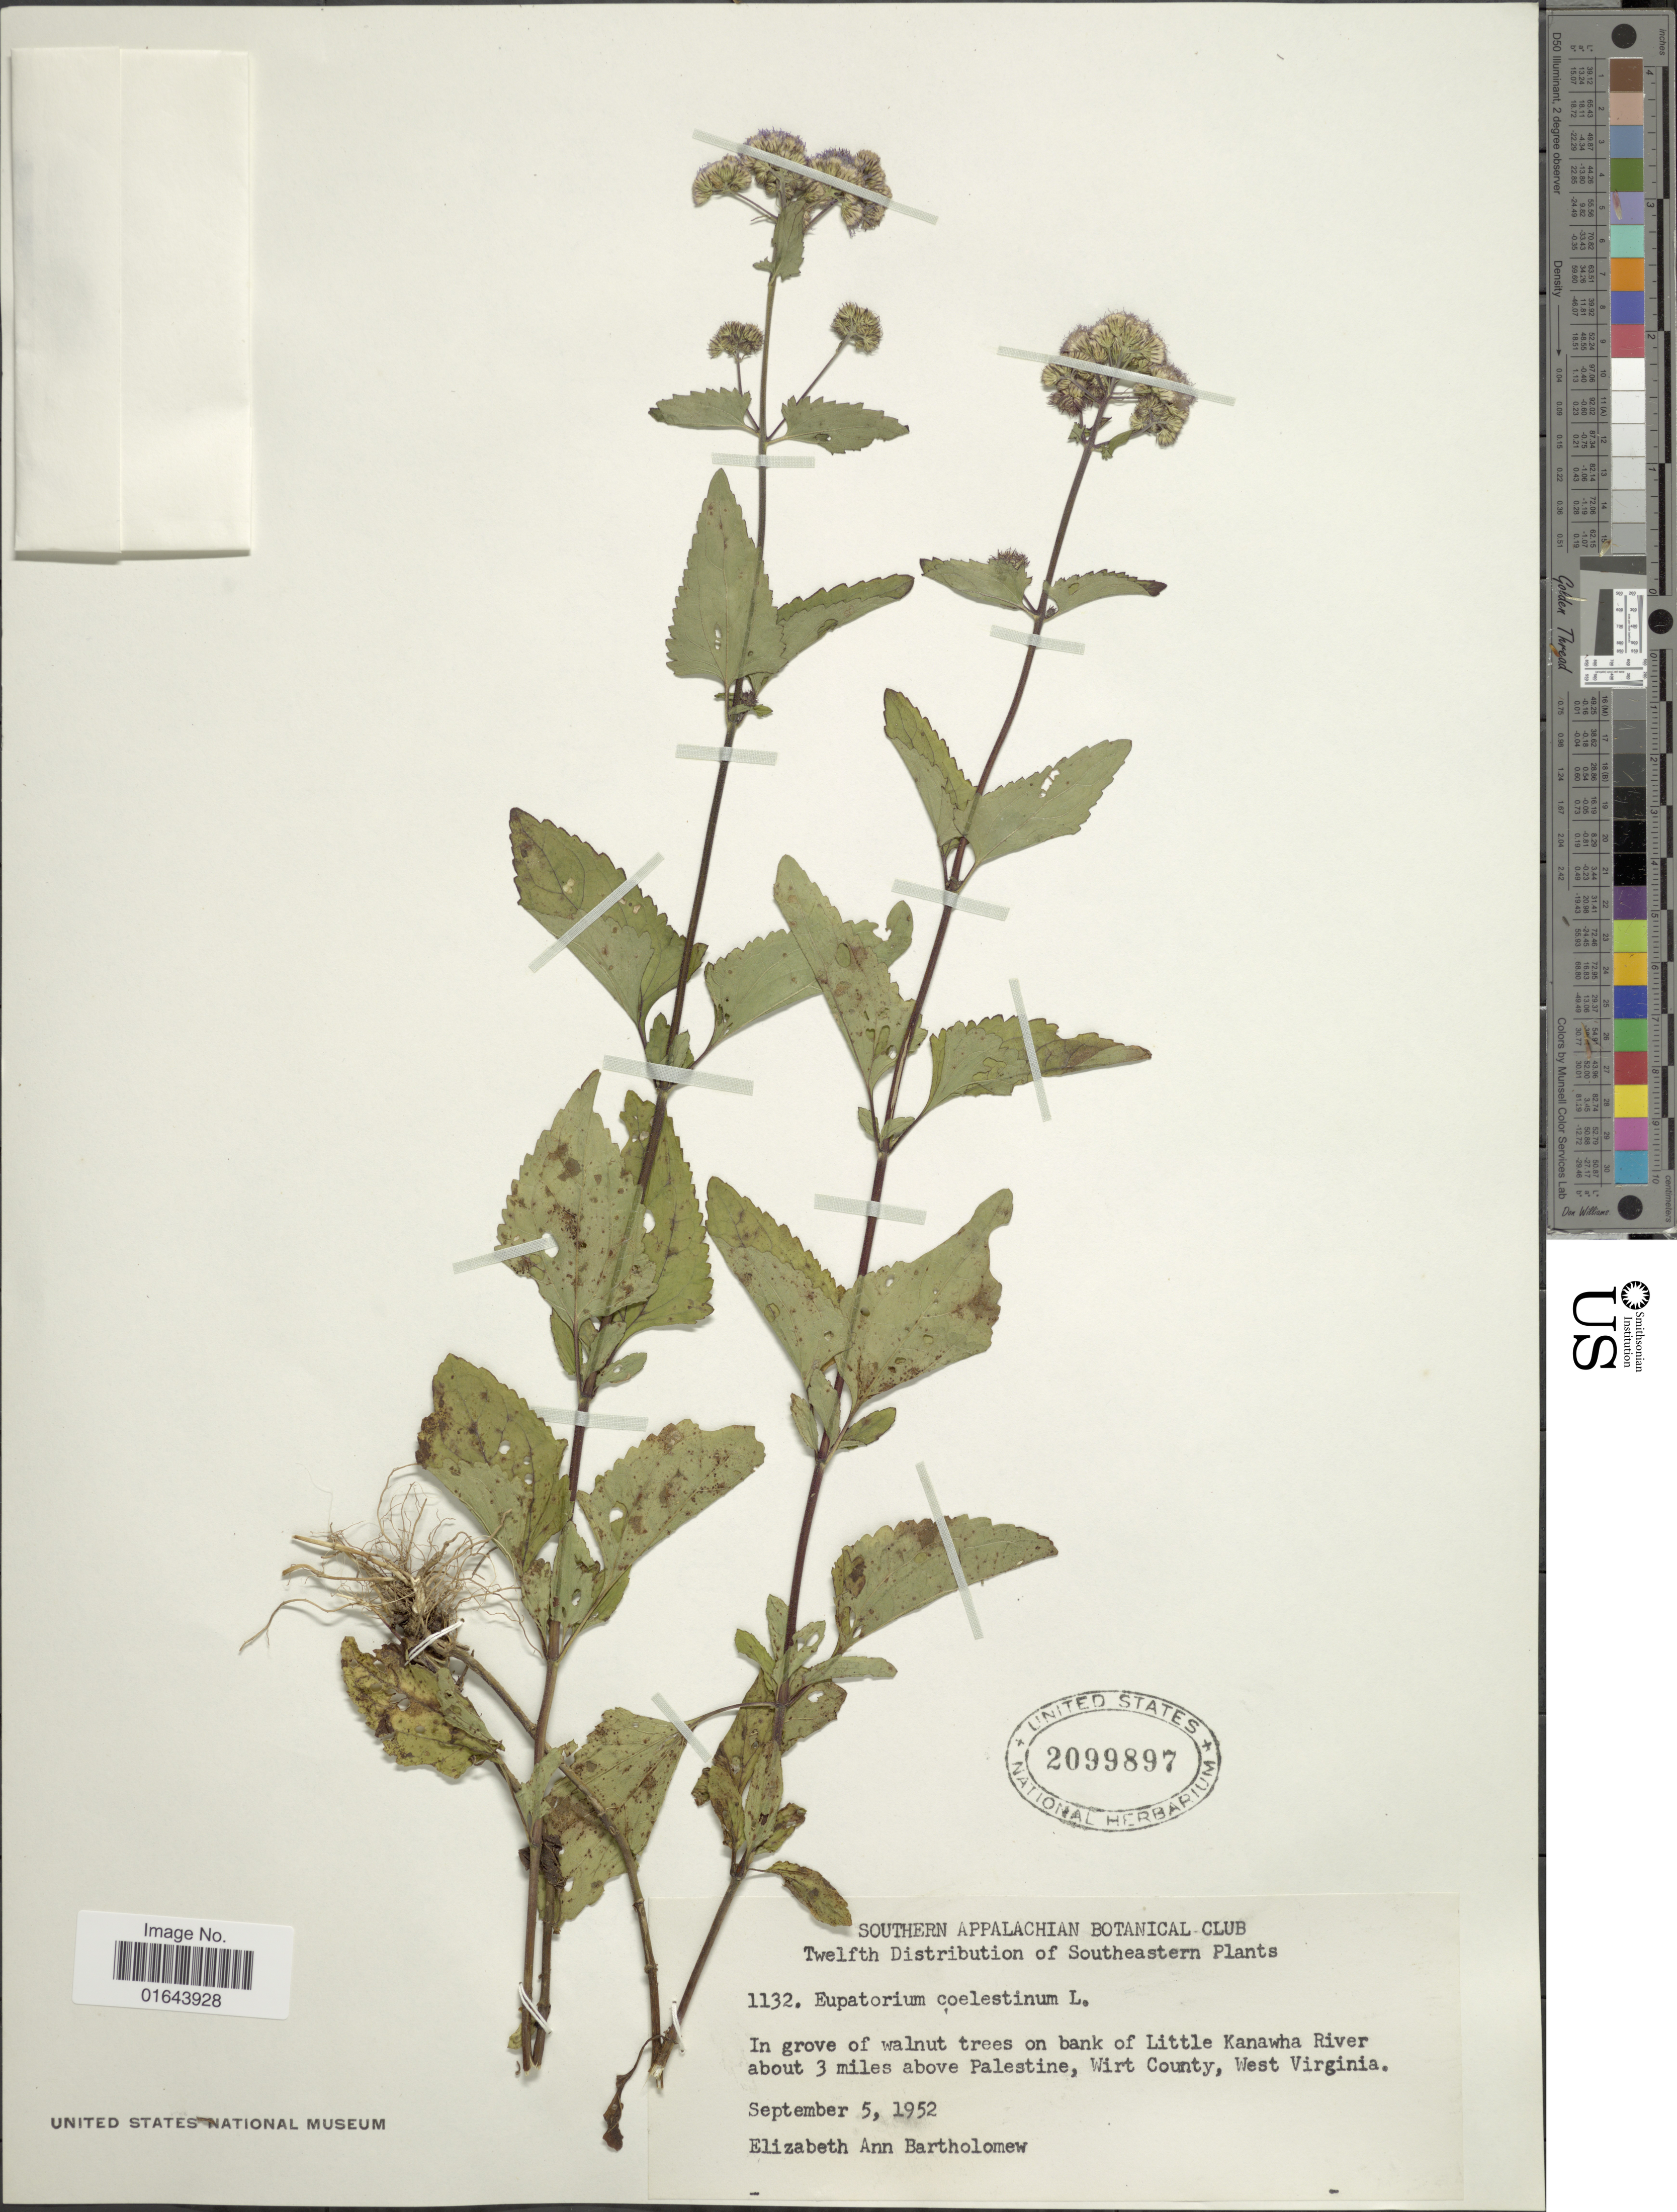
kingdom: Plantae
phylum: Tracheophyta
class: Magnoliopsida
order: Asterales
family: Asteraceae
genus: Conoclinium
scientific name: Conoclinium coelestinum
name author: (L.) DC.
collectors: E. Bartholomew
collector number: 1132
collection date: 1952-09-05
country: United States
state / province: West Virginia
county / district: Wirt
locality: In grove of walnut trees on bank of Little Kanawha River about 3 miles above Palestine, Wirt County, West Virginia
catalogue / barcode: US 2099897